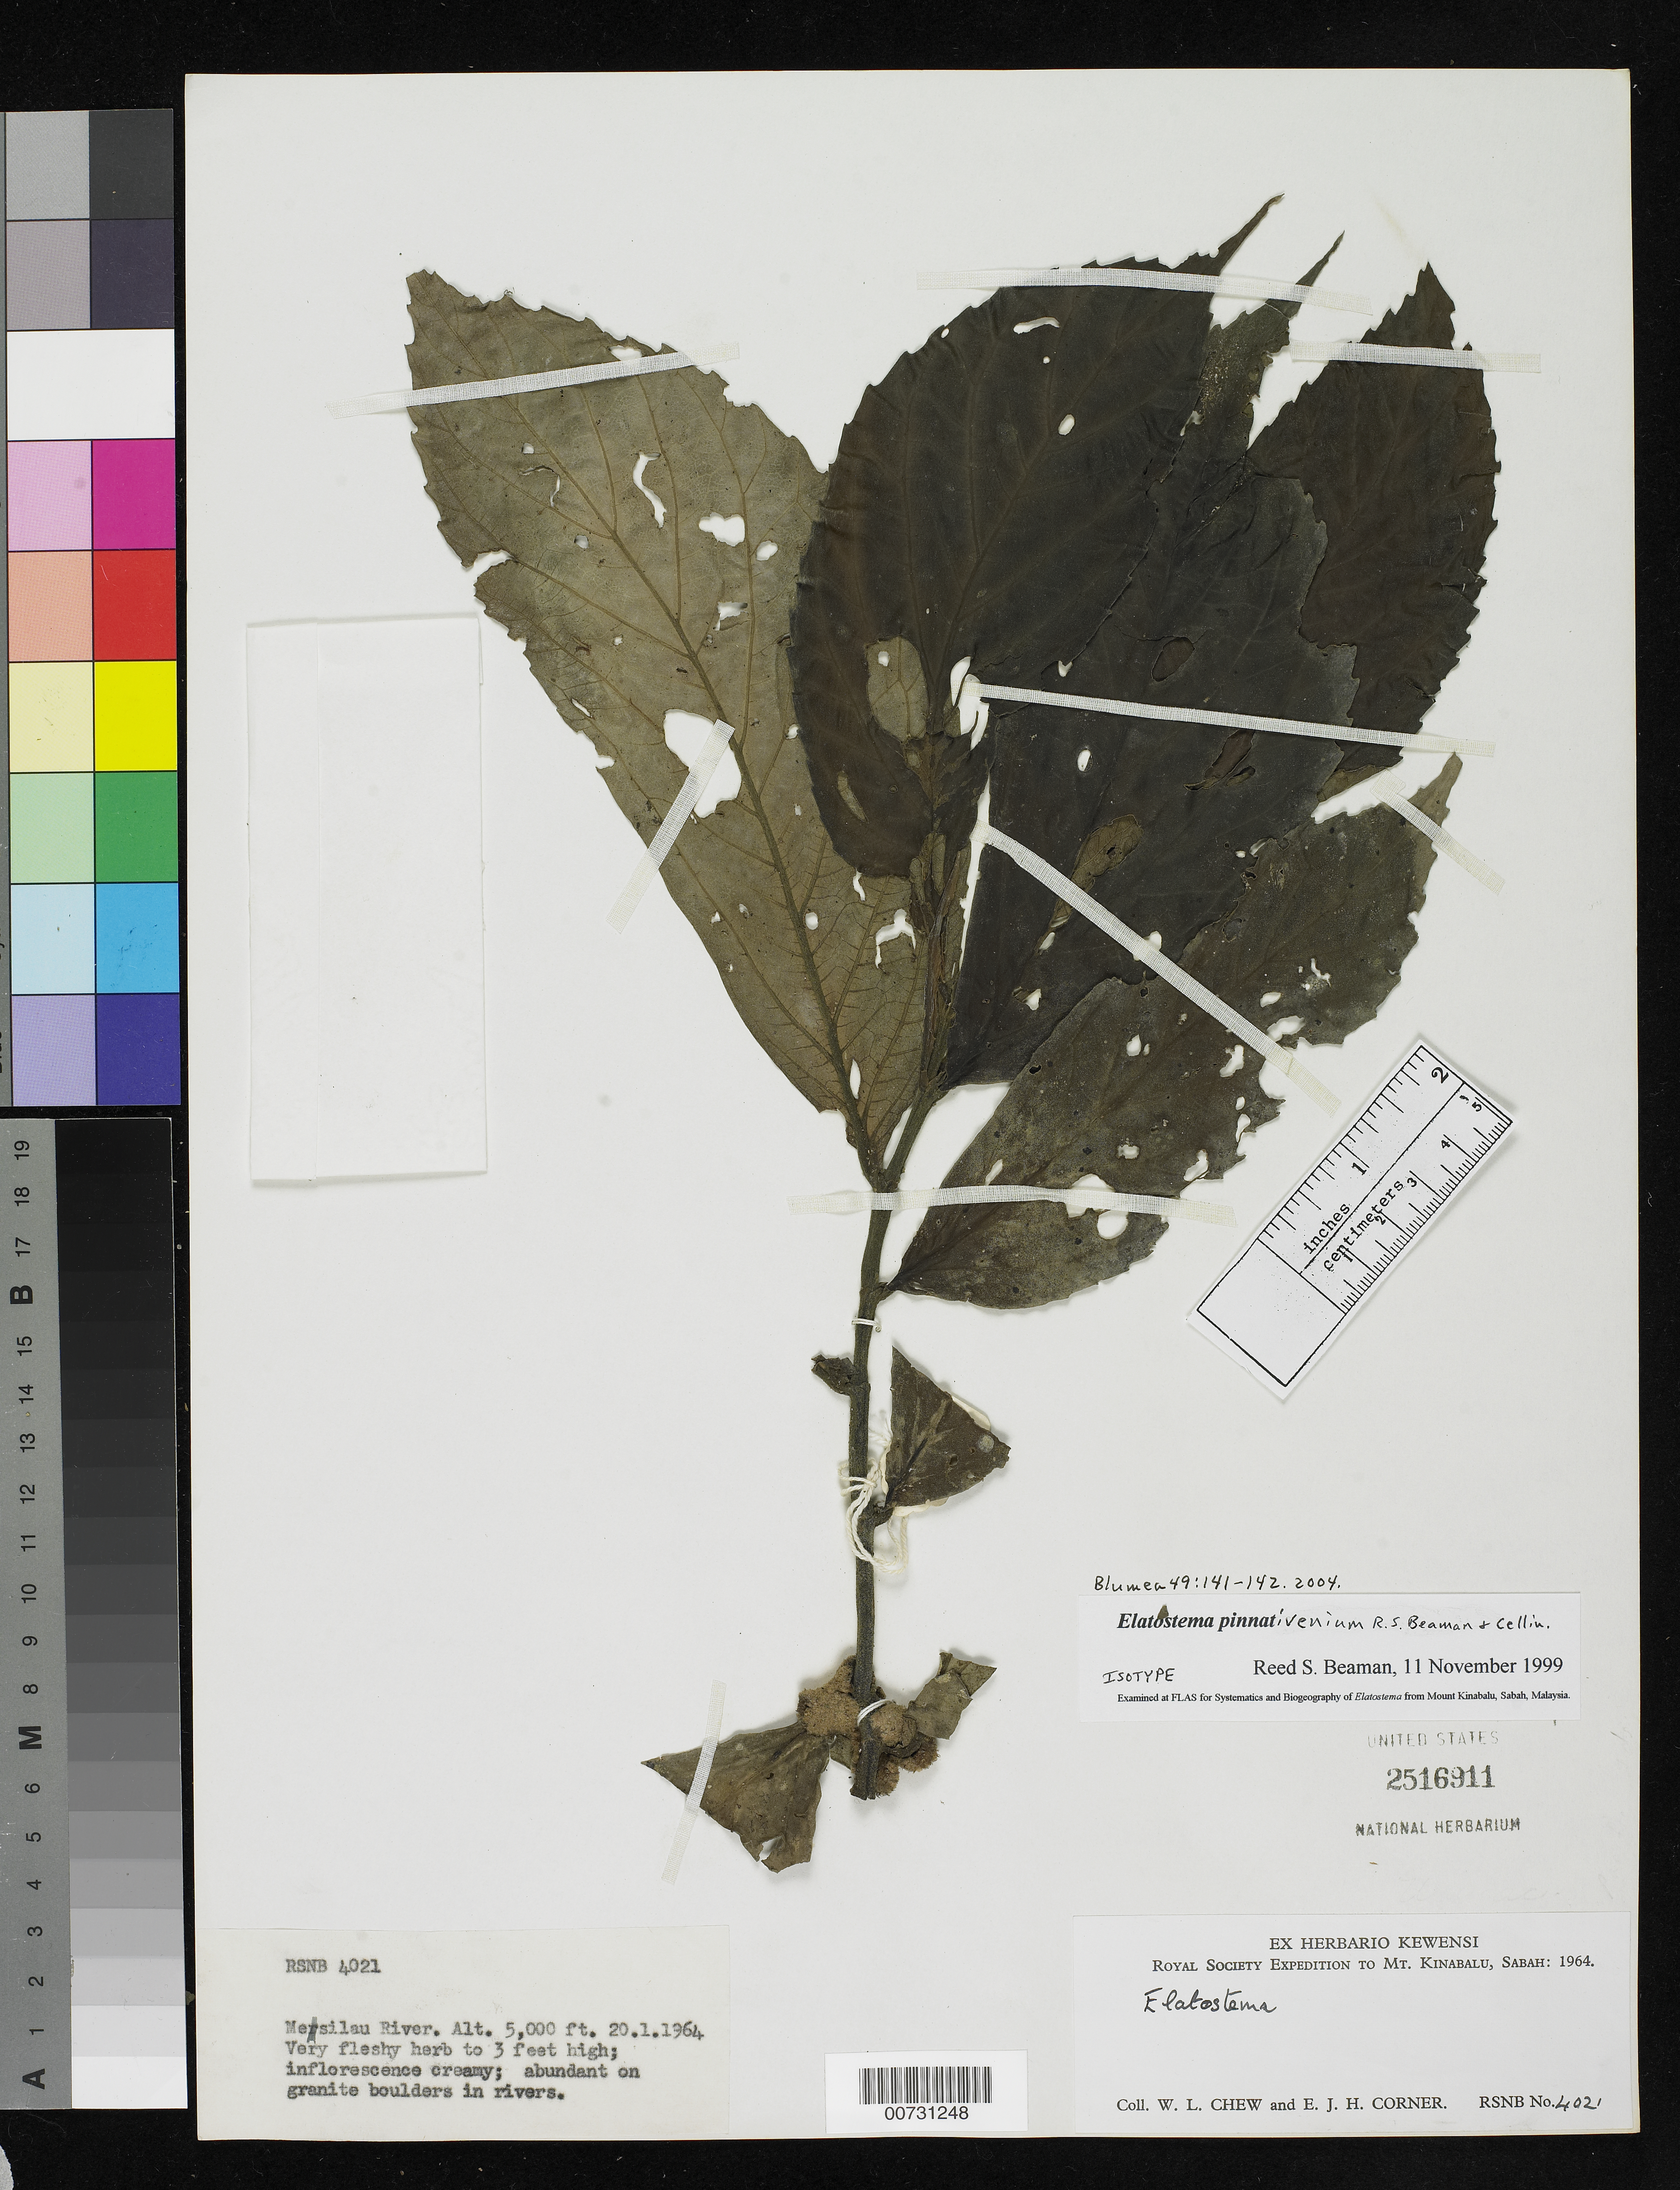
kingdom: Plantae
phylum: Tracheophyta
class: Magnoliopsida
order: Rosales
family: Urticaceae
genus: Elatostema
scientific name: Elatostema pinnativenium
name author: R.S. Beaman & Cellin.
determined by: Beaman, R. S.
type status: Isotype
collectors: W. Chew & E. Corner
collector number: RSNB 4021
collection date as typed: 20 Jan 1964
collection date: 1964-01-20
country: Malaysia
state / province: Sabah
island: Borneo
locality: Mt. Kinabalu, Sabah. Mesilau River.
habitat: Abundant on granite boulders in rivers.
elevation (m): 1524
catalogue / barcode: US 2516911